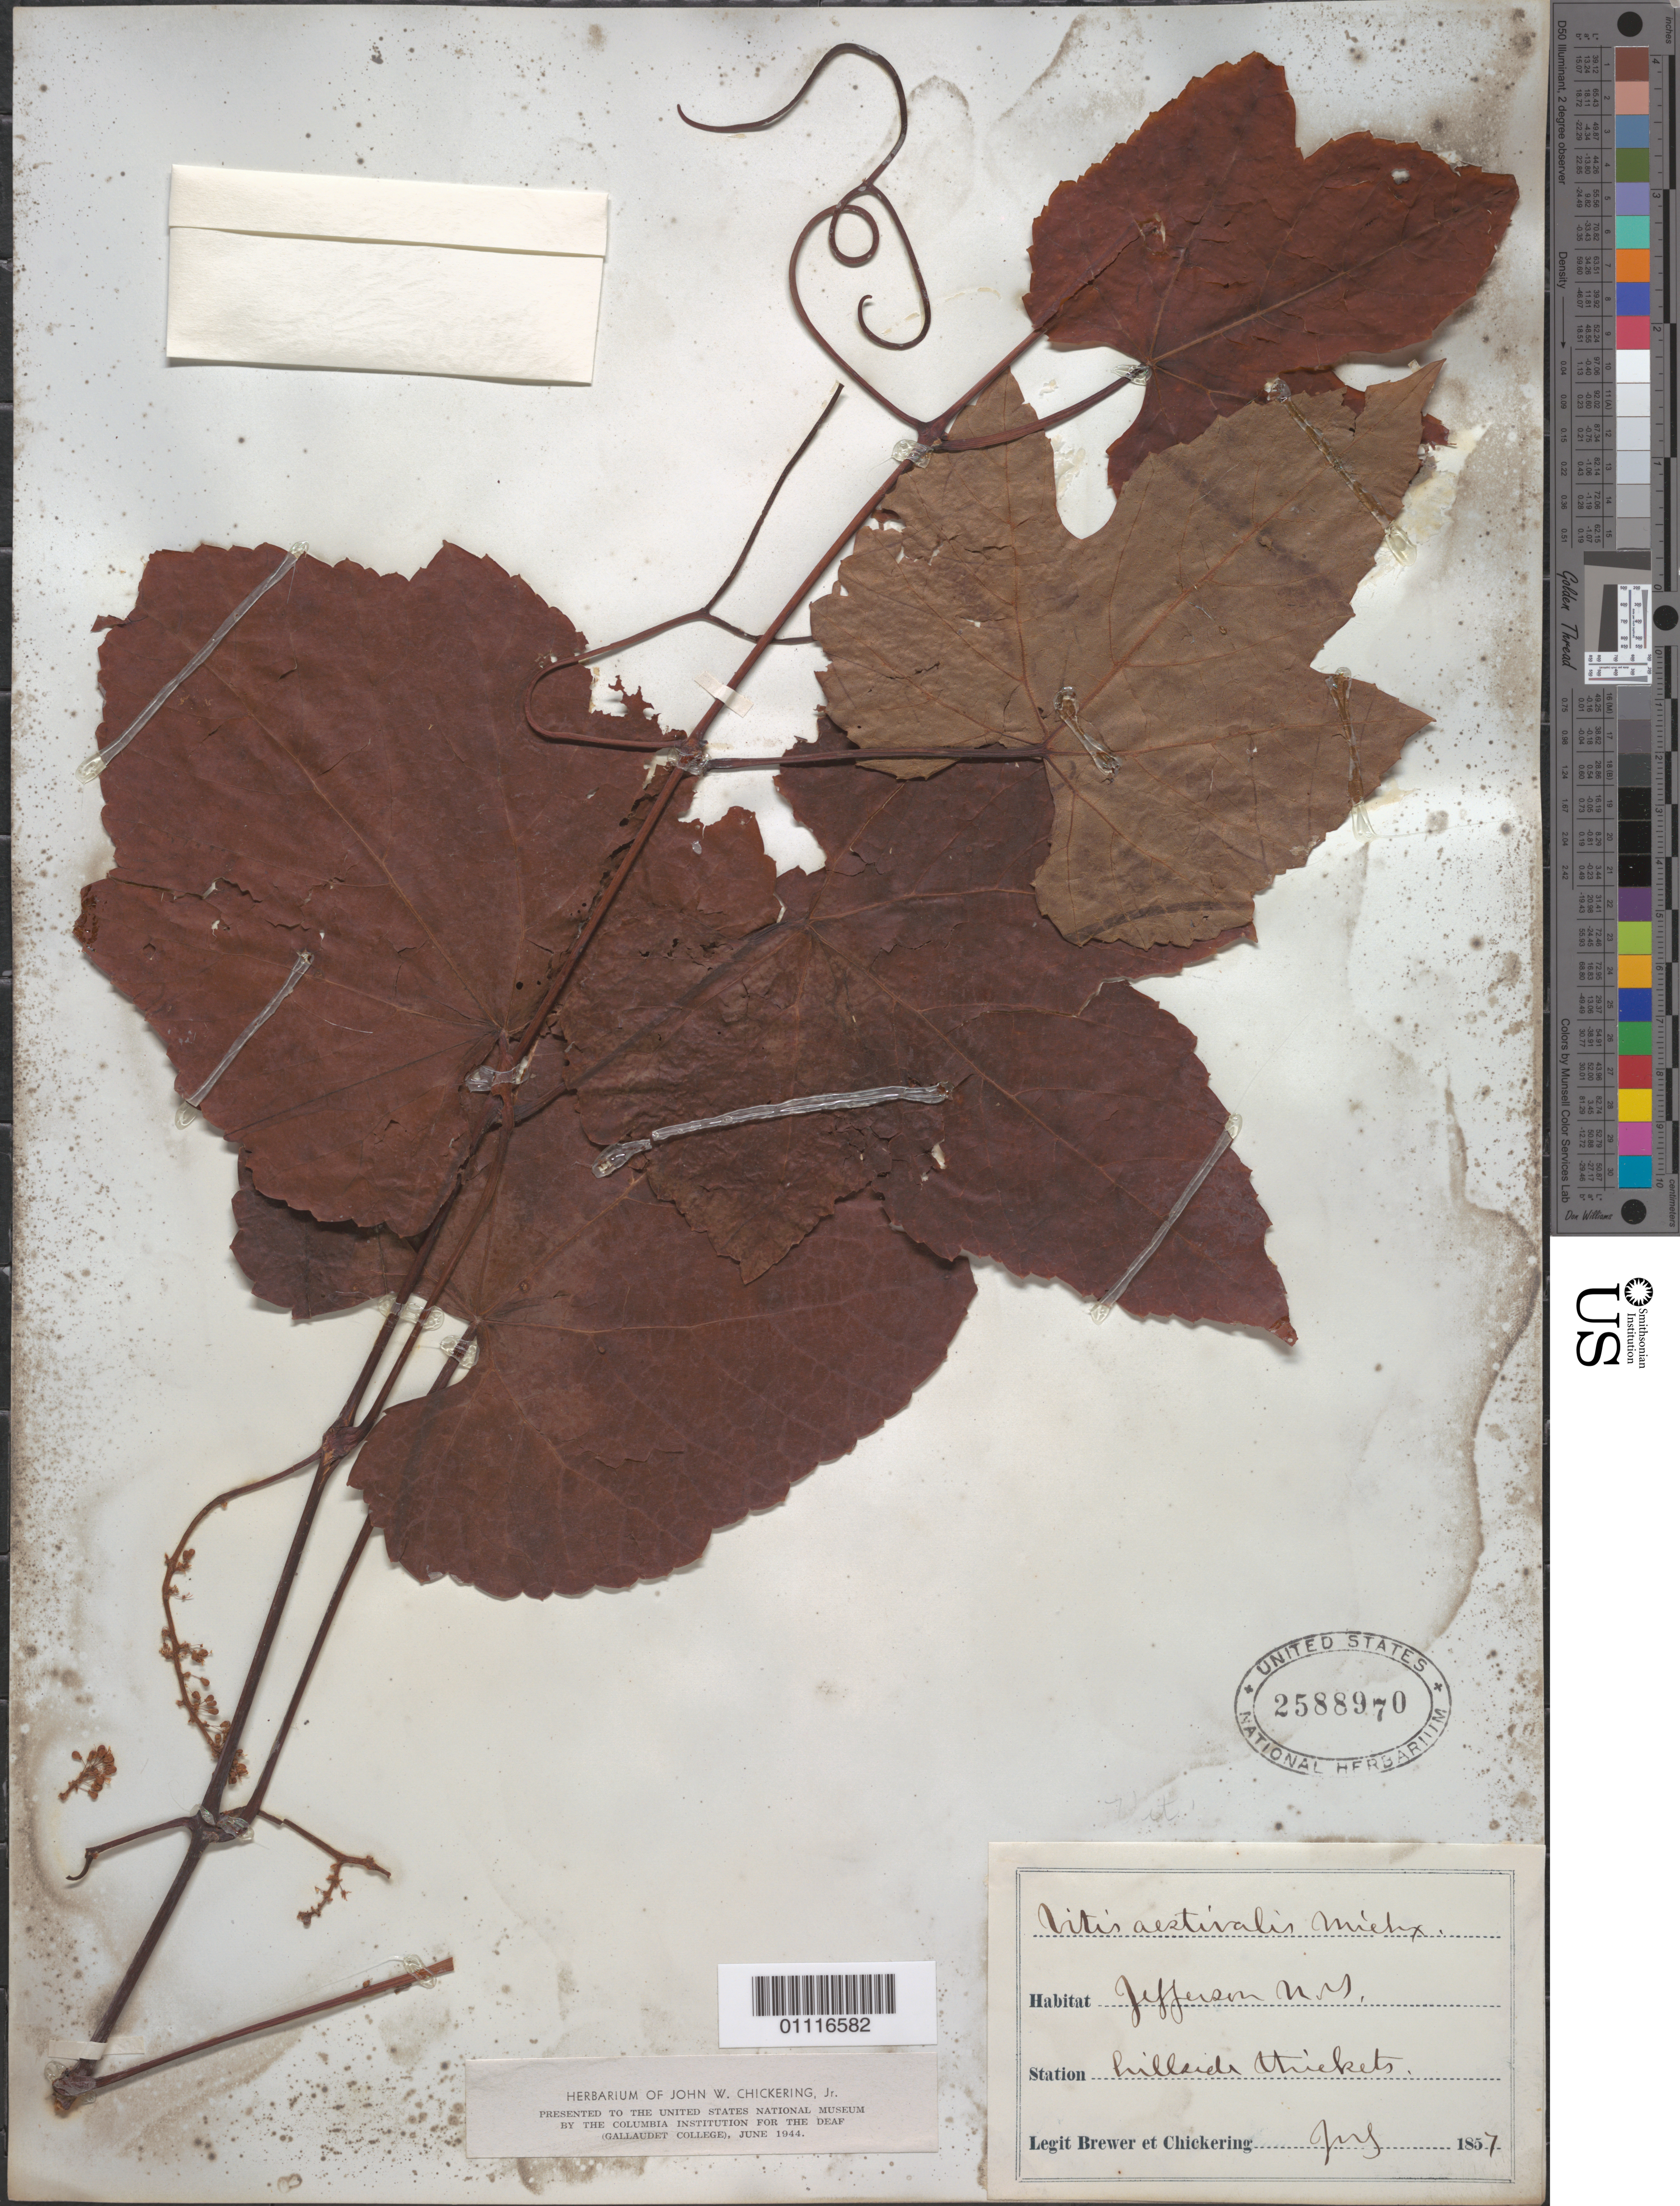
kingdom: Plantae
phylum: Tracheophyta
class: Magnoliopsida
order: Vitales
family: Vitaceae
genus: Vitis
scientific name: Vitis aestivalis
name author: Michx.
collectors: ex herb. J.W. Chickering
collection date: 1857-07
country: United States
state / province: New Mexico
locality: Jefferson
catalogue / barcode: US 2588970